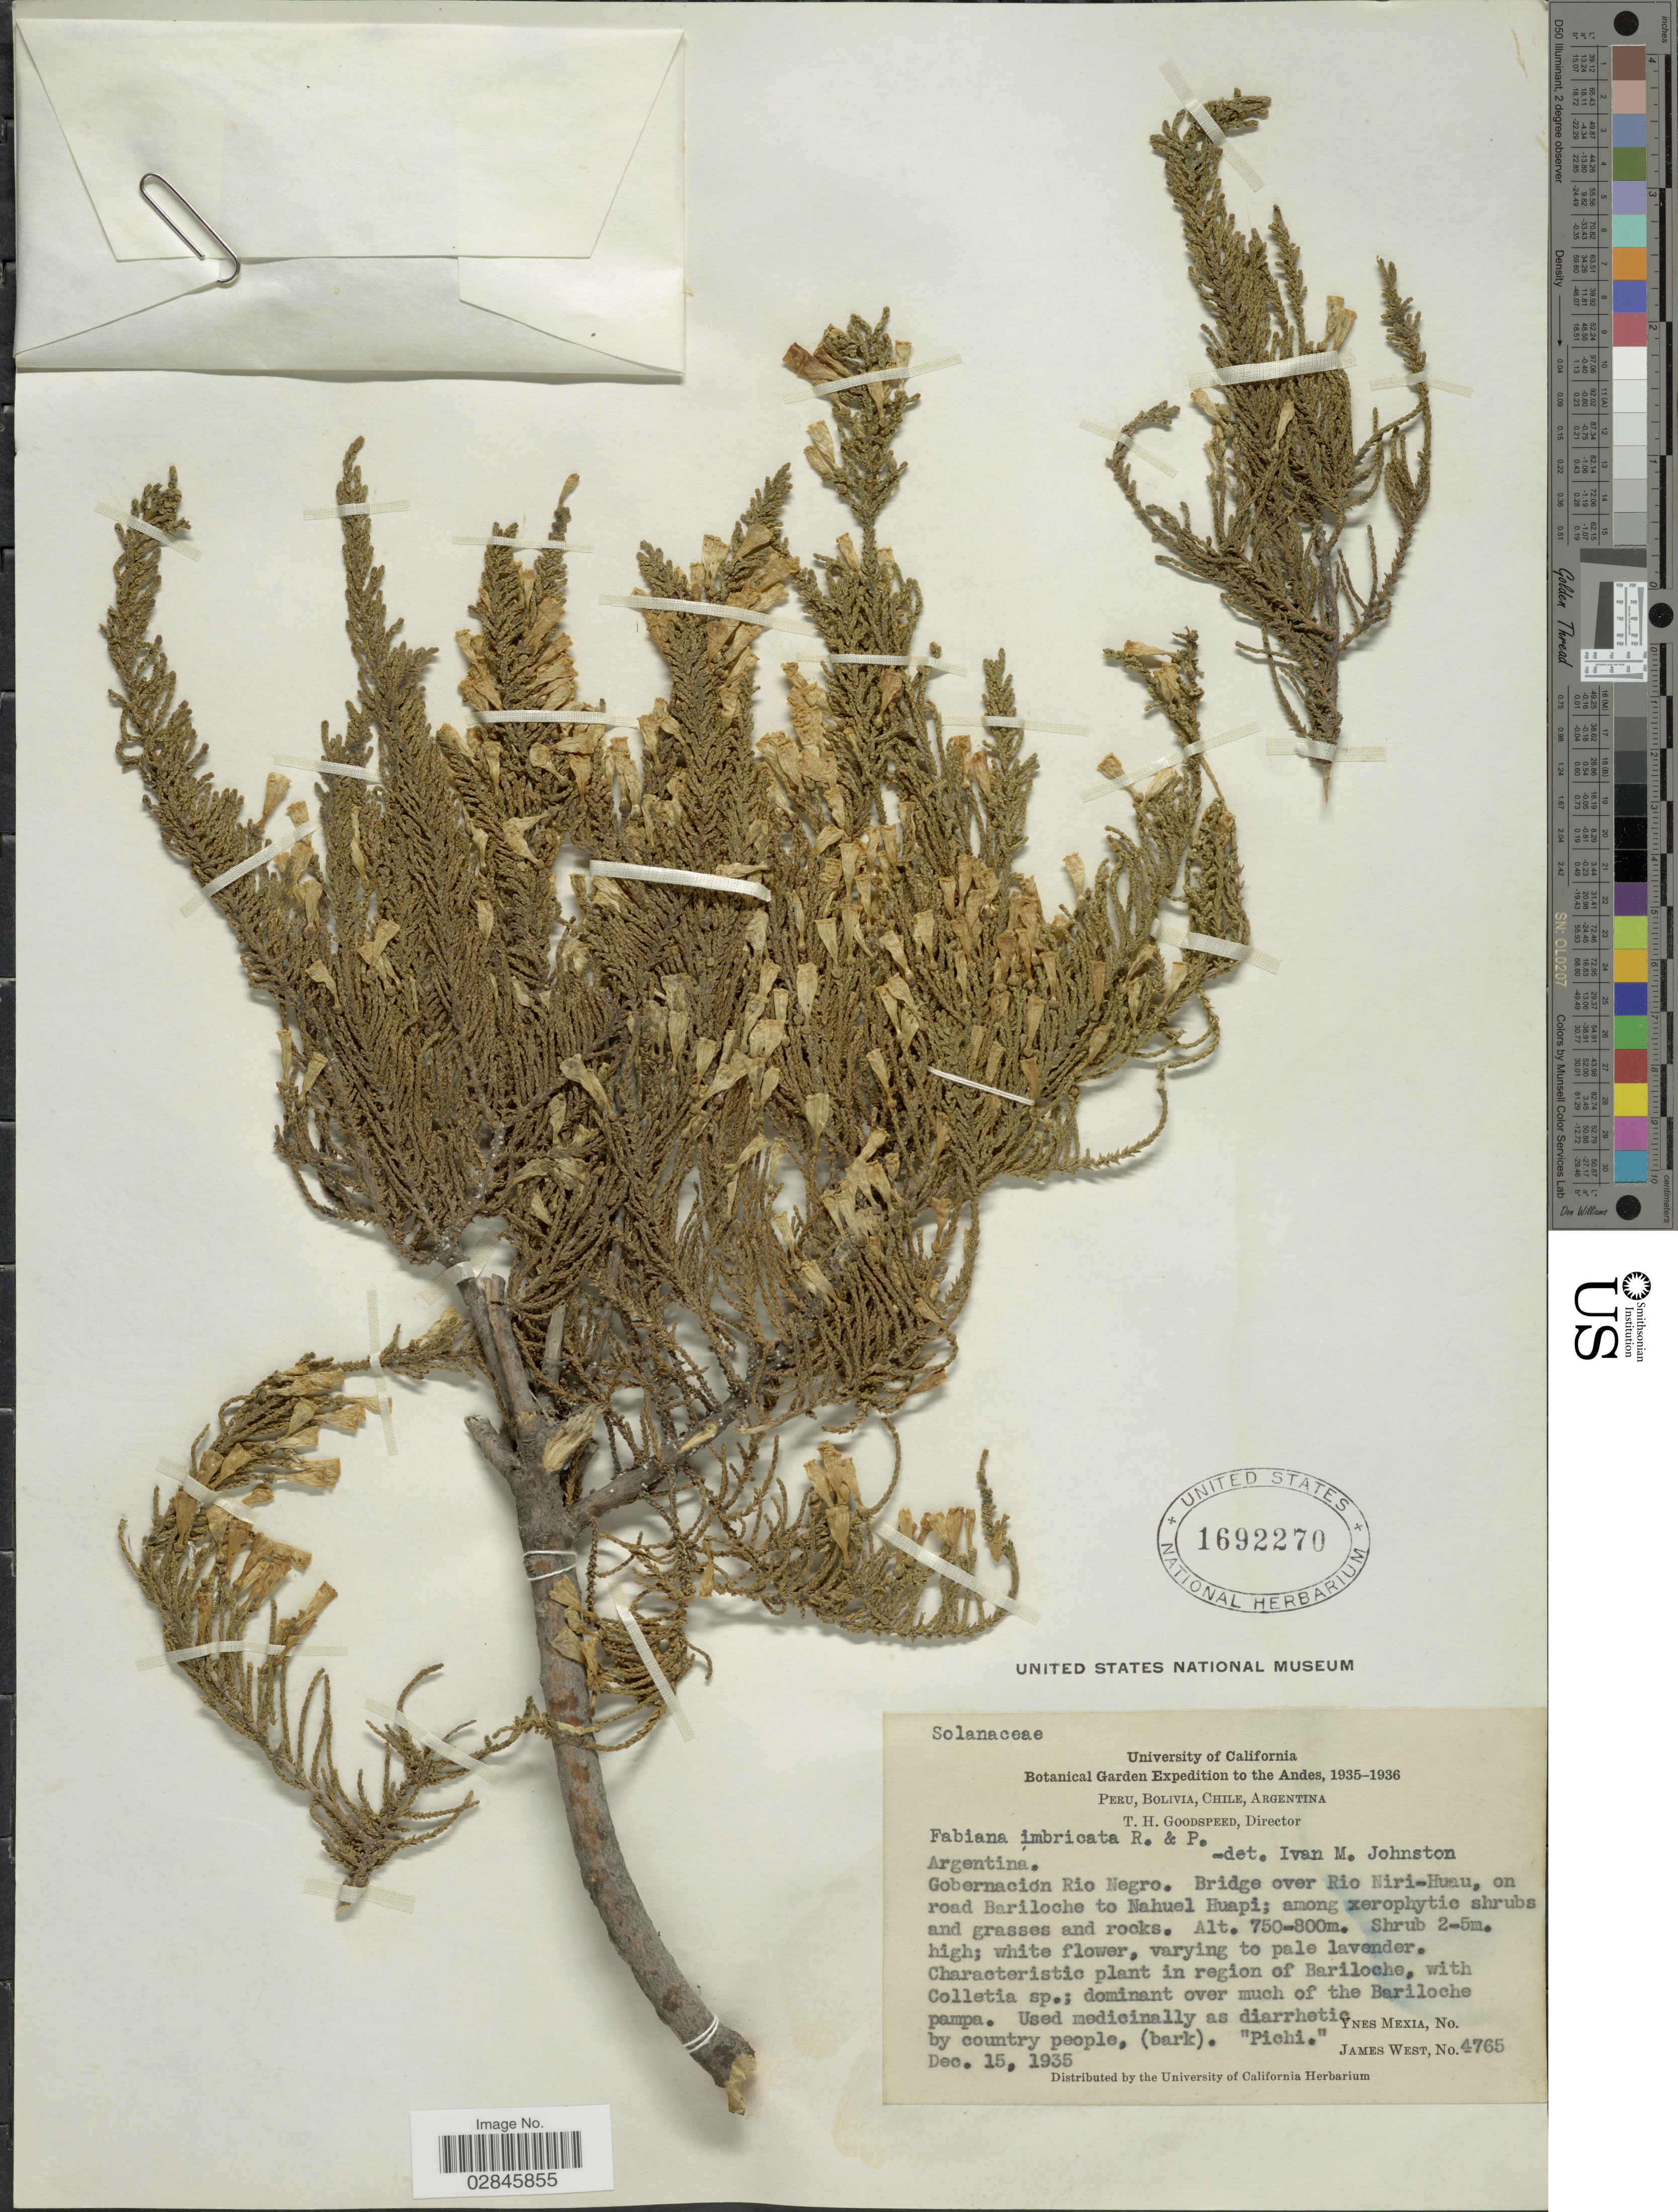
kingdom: Plantae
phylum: Tracheophyta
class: Magnoliopsida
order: Solanales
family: Solanaceae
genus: Fabiana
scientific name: Fabiana imbricata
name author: Ruiz & Pav.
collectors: Y. Mexia & J. West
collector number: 4765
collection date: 1935-12-15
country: Argentina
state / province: Rio Negro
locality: Gobernación Rio Negro. Bridge over Rio Niri-Huau, on road Bariloche to Nahuel Huapi.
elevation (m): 750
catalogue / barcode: US 1692270